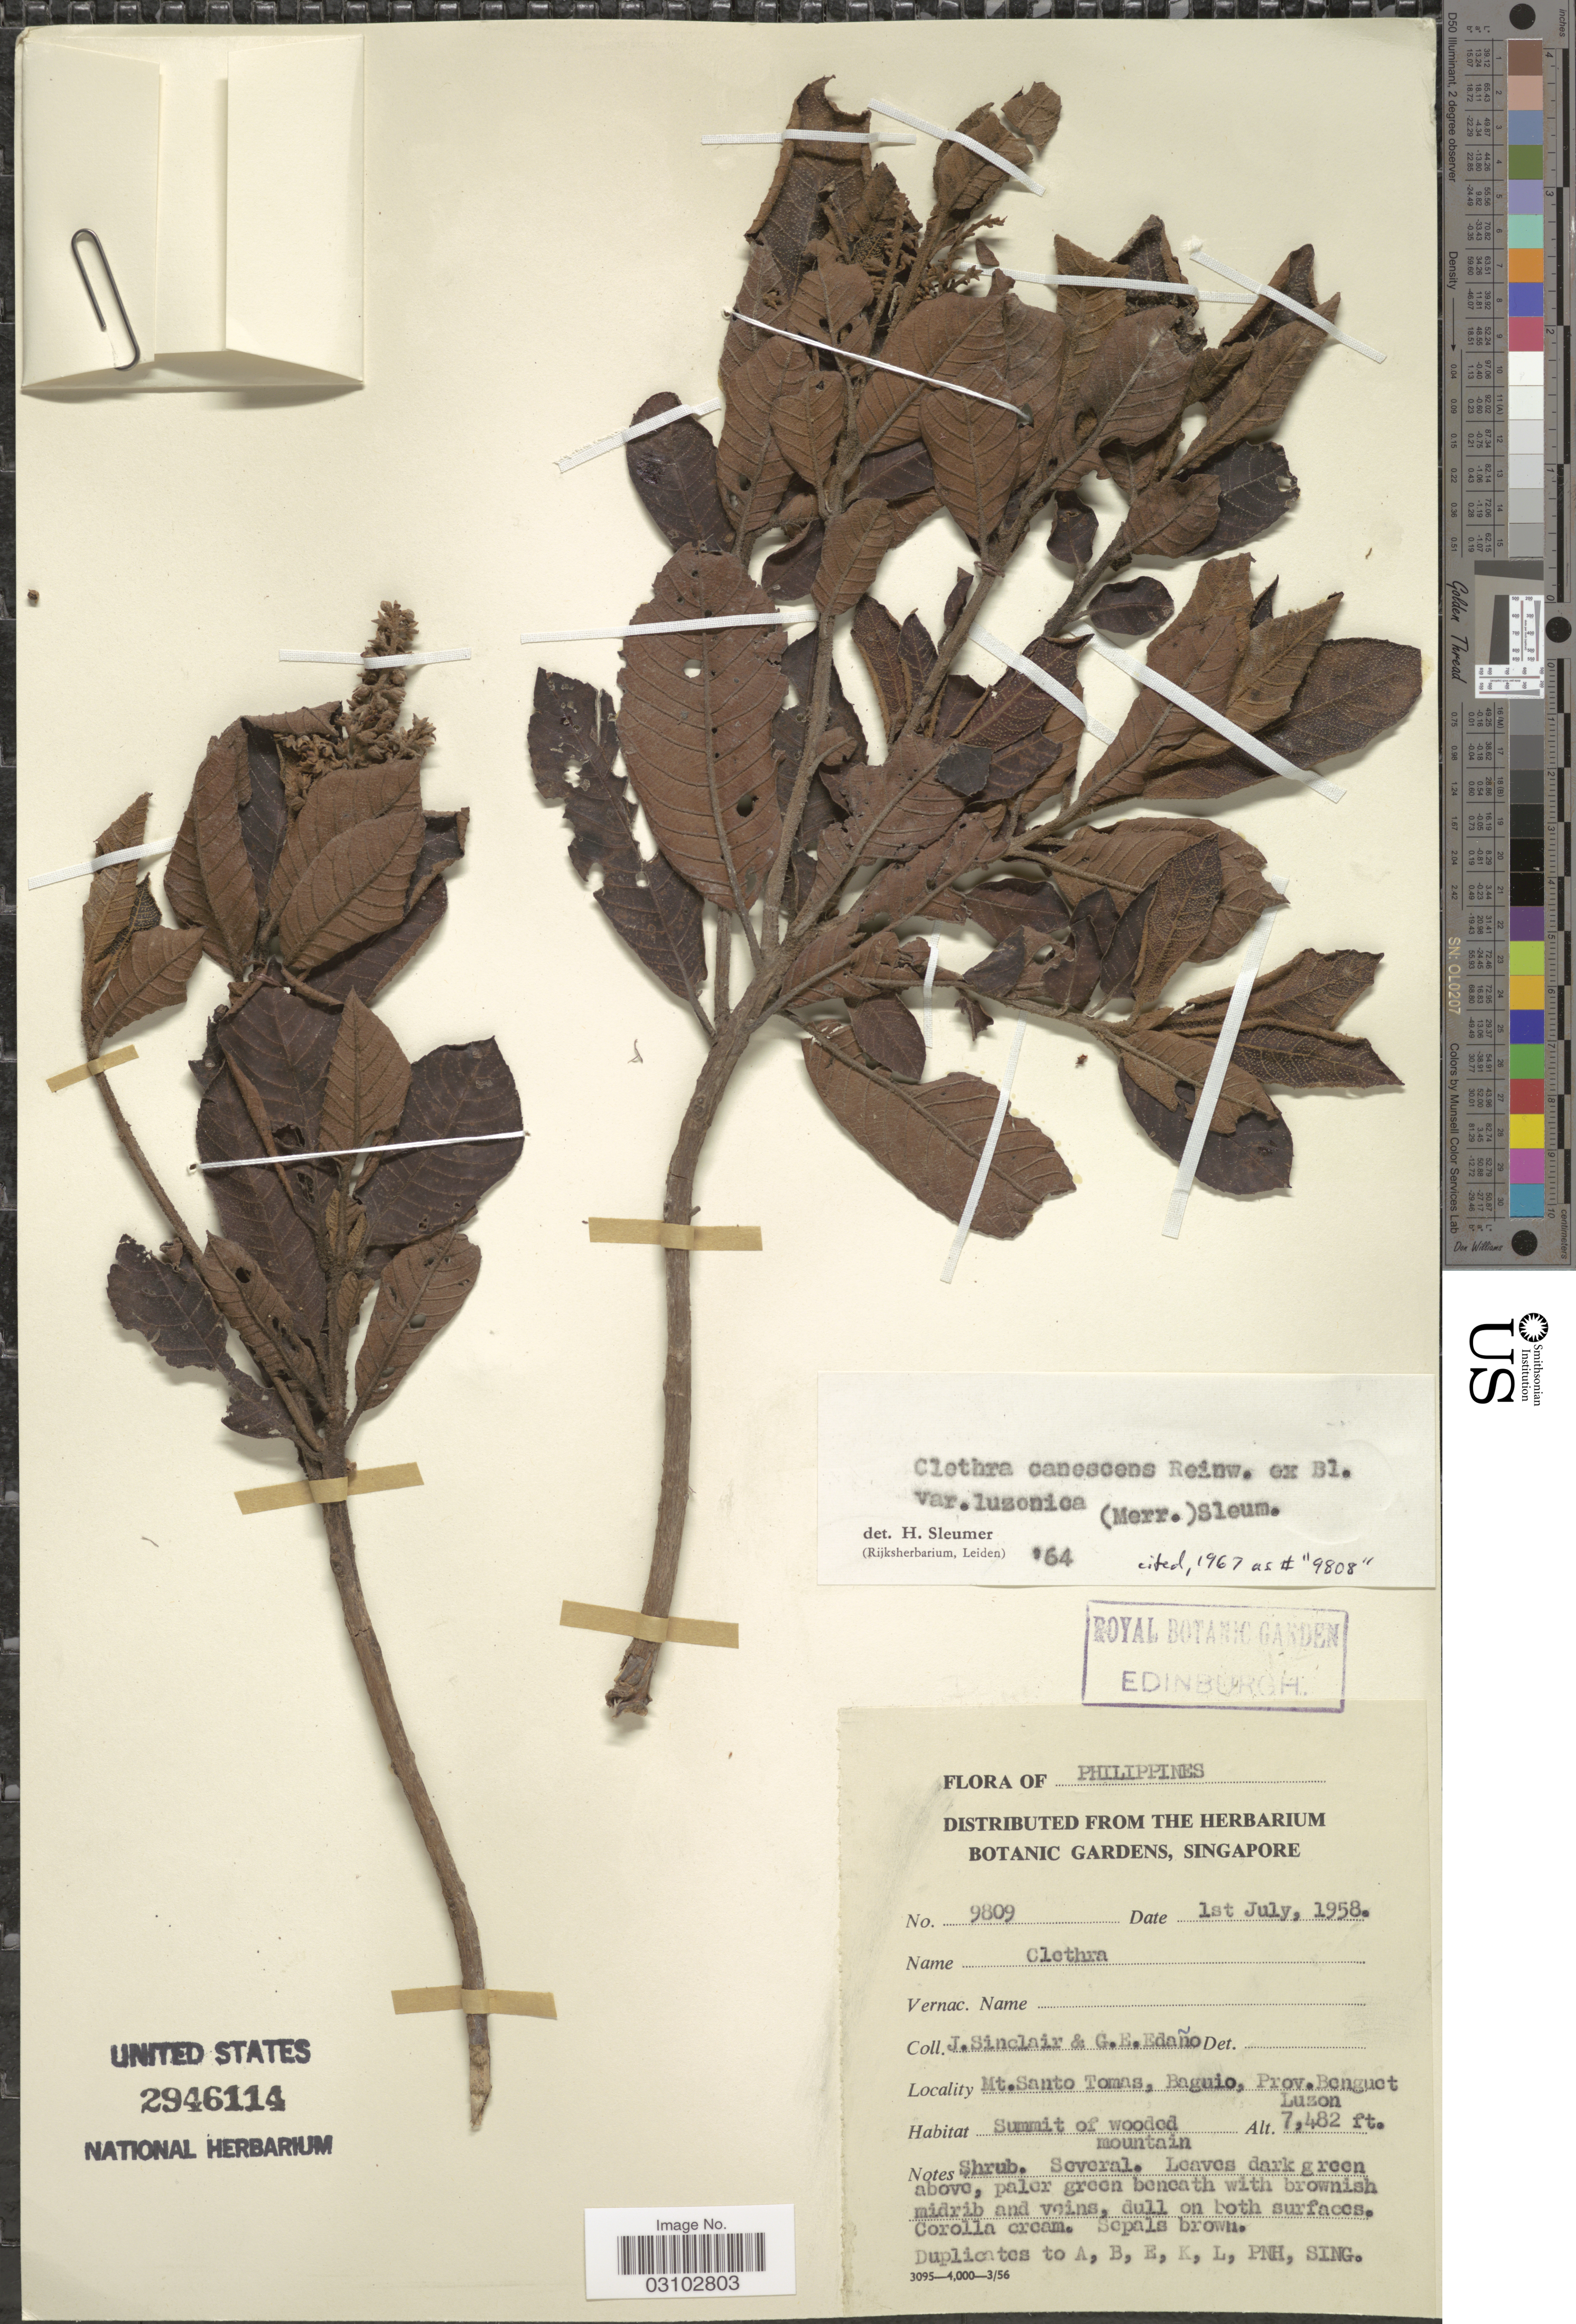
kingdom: Plantae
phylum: Tracheophyta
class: Magnoliopsida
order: Ericales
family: Clethraceae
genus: Clethra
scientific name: Clethra canescens var. novoguineensis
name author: (Kaneh. & Hatus.) Sleumer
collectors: J. Sinclair & G. E. Edaño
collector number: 9809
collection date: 1958-07-01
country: Philippines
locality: Mt. Santo Tomas, Baguio, Prov. Benguet, Luzon.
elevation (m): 2281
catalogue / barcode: US 2946114